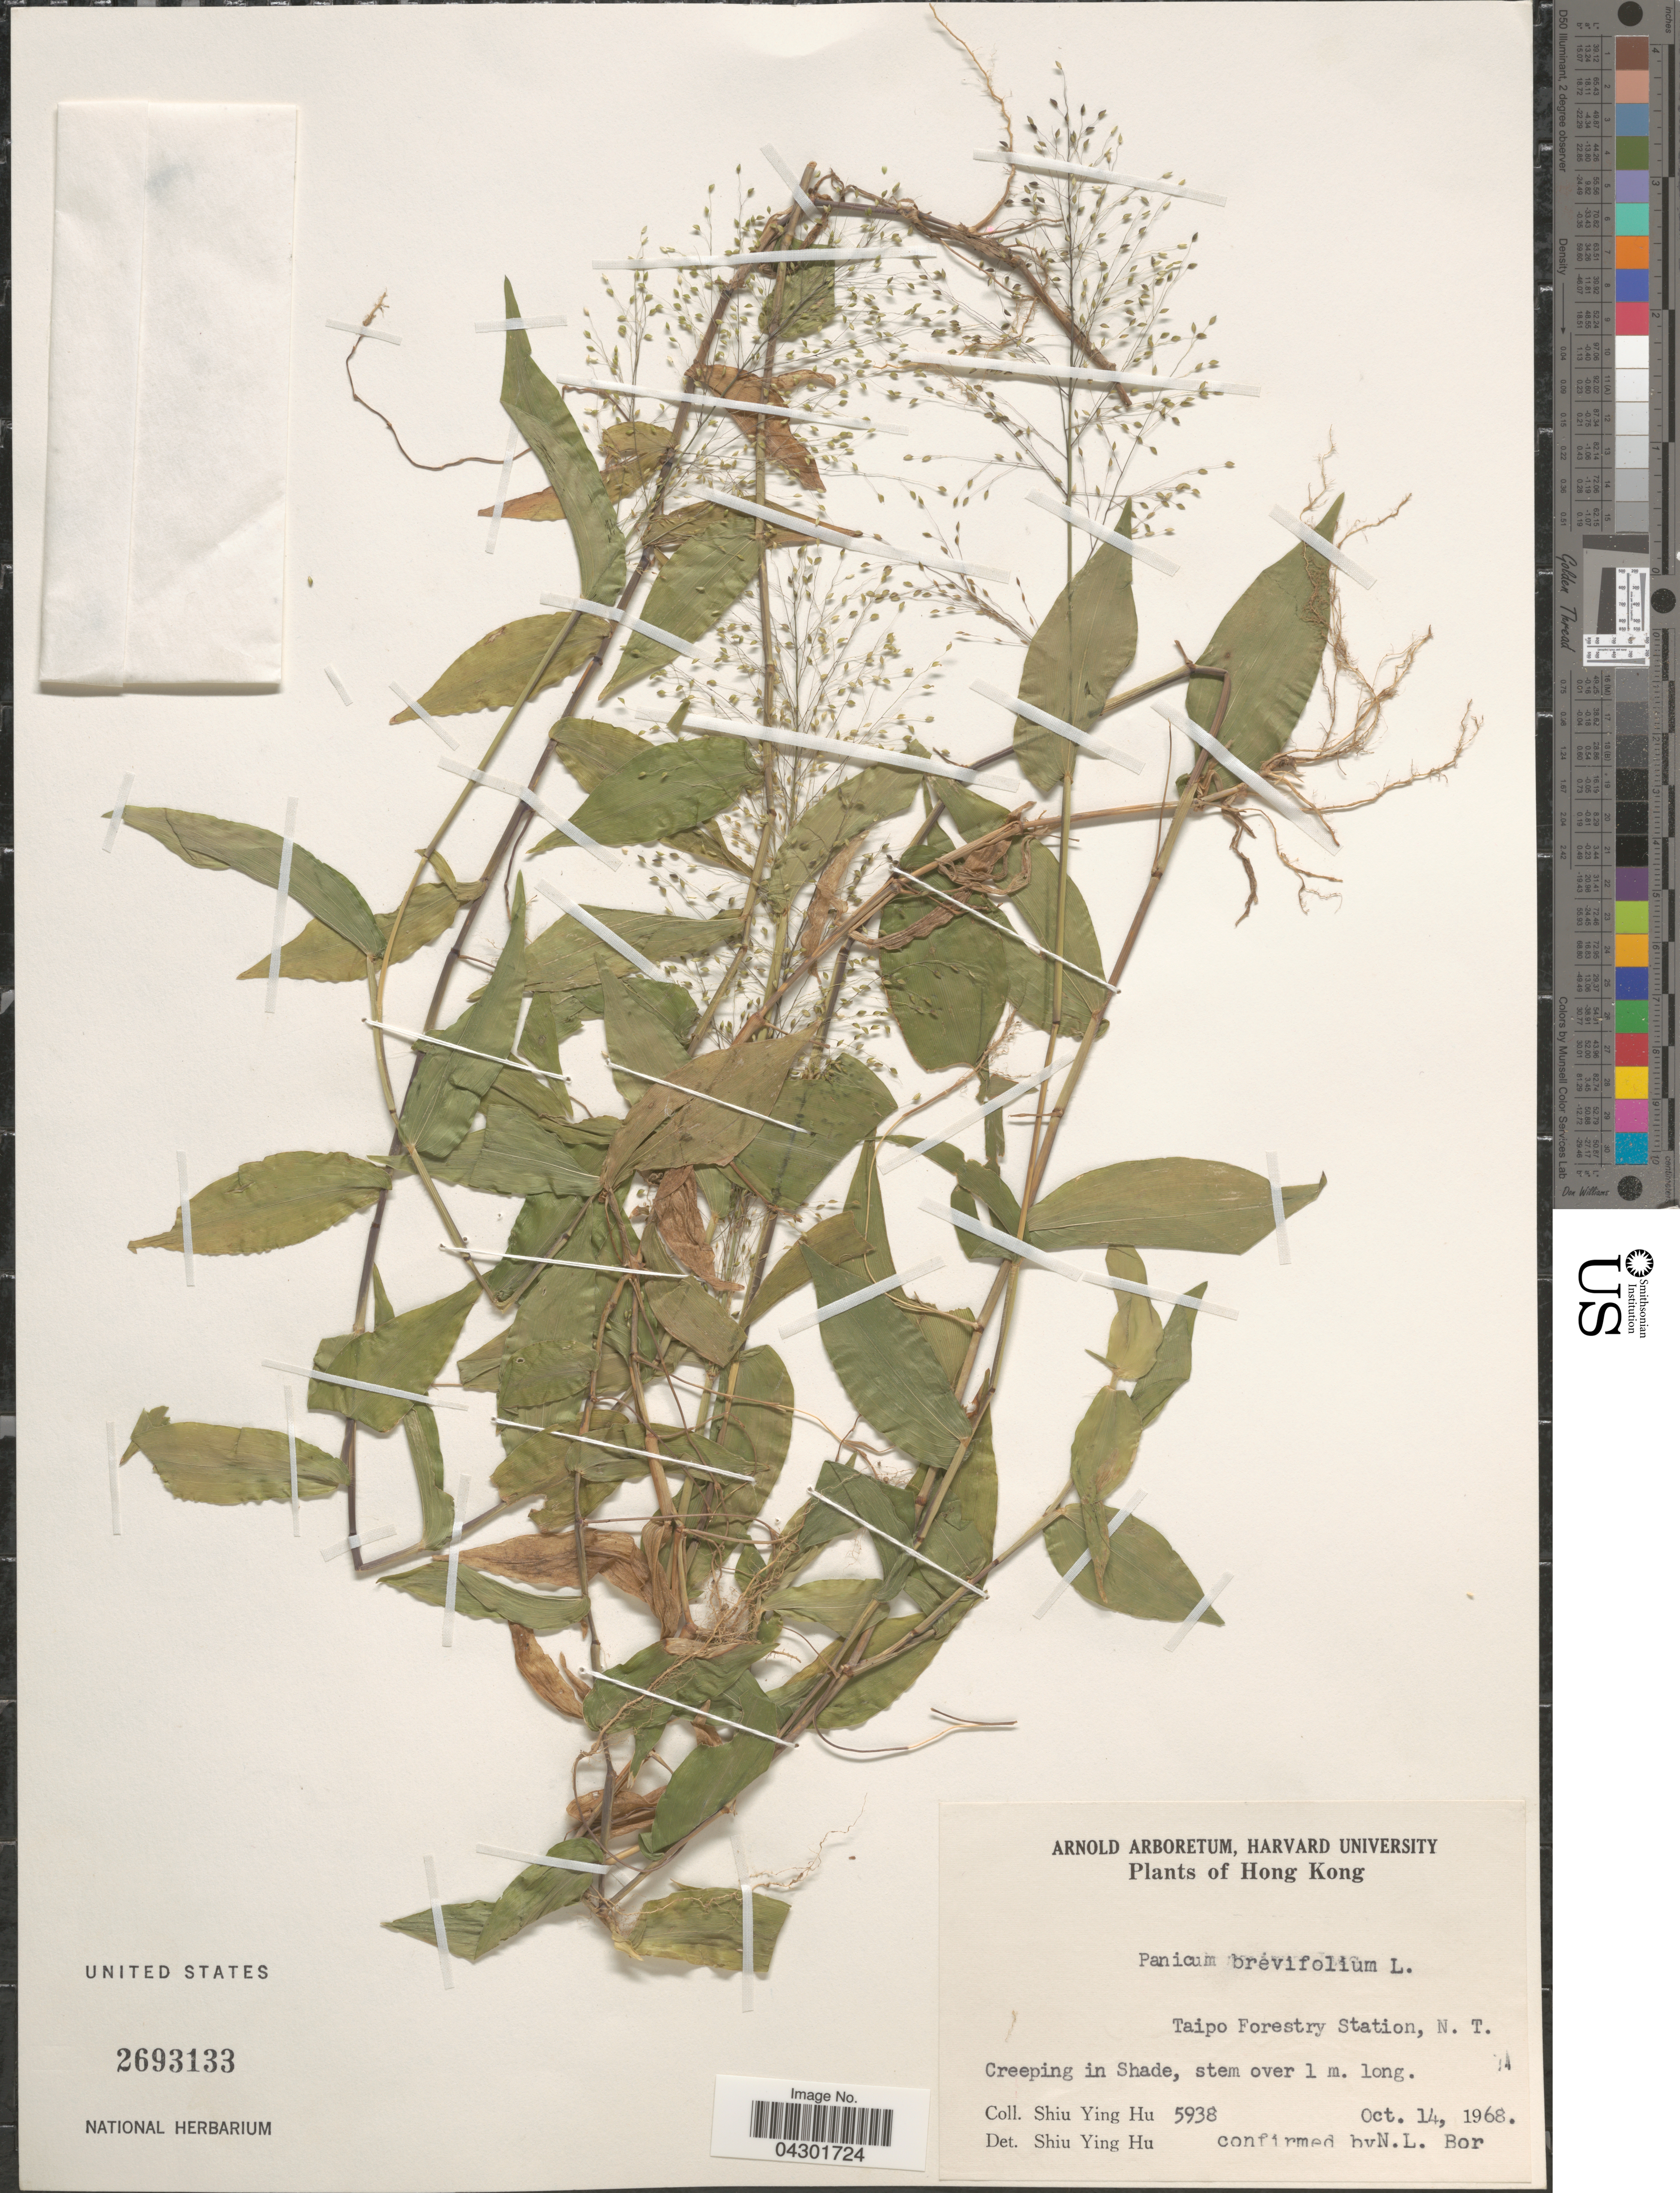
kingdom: Plantae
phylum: Tracheophyta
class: Liliopsida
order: Poales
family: Poaceae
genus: Panicum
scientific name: Panicum brevifolium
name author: L.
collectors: S. Y. Hu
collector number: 5938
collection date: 1968-10-14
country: China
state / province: Hong Kong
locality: Taipo Forestry Station, N.T. Creeping in shade.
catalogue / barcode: US 2693133